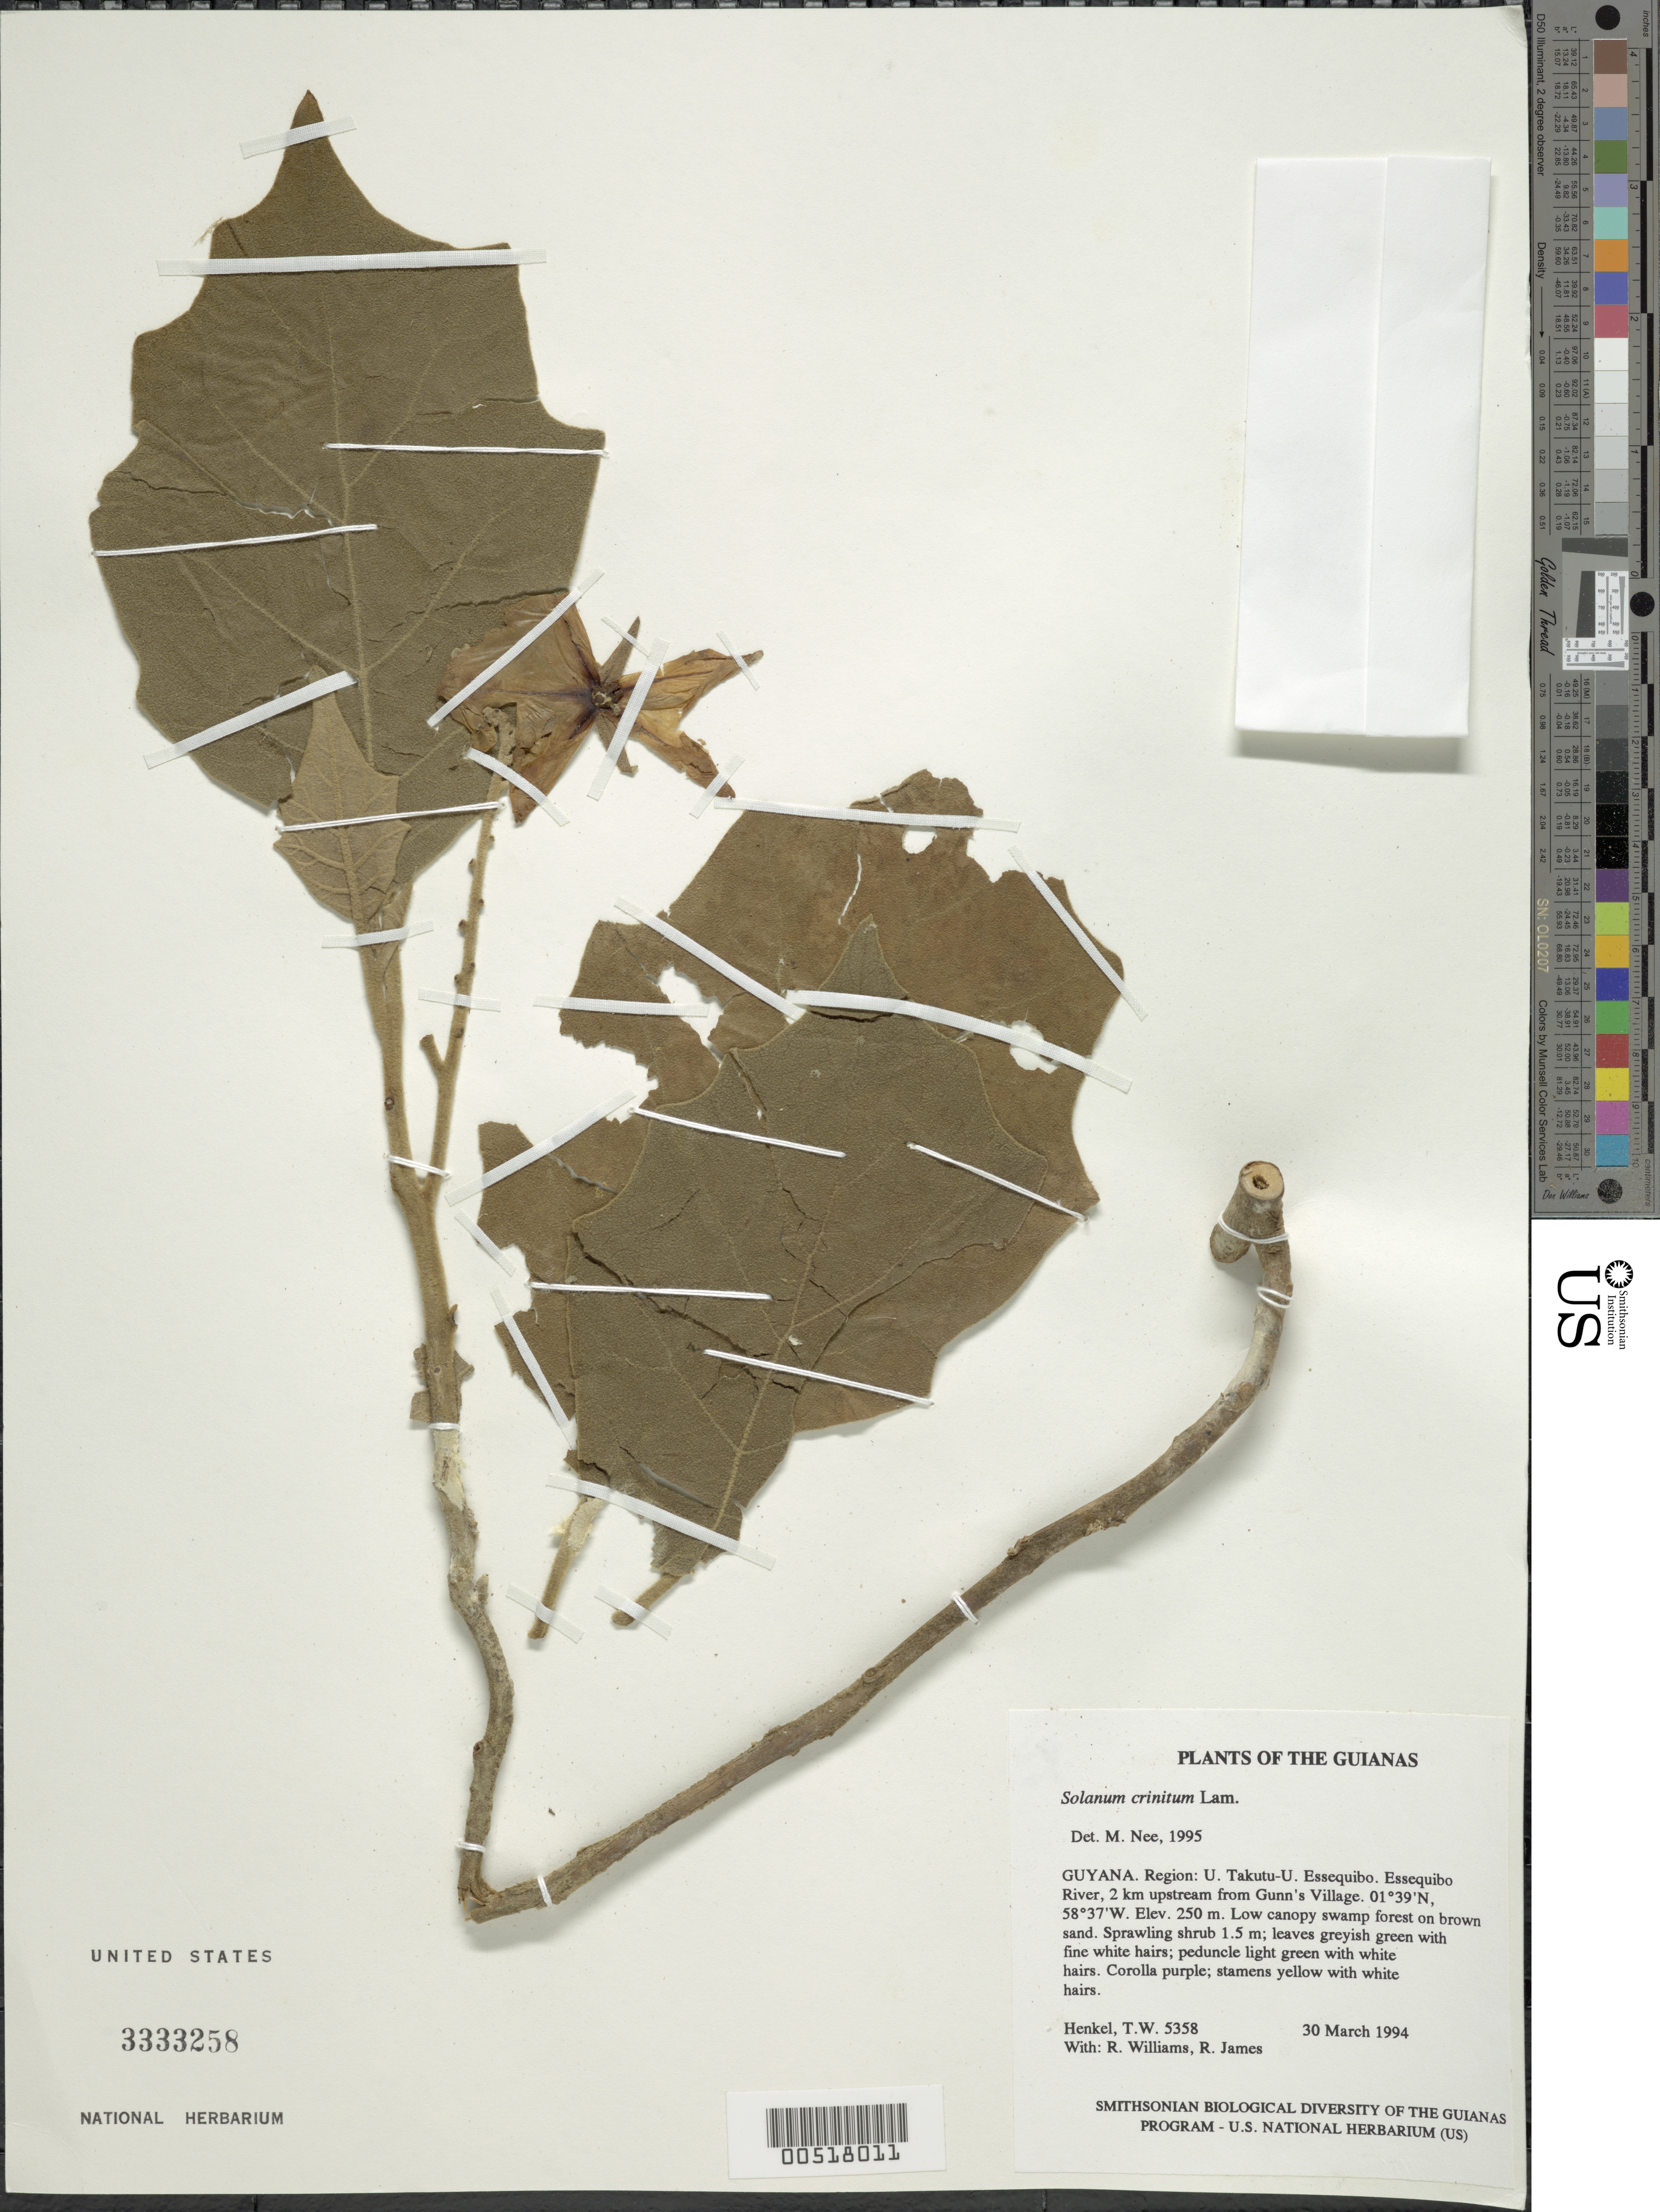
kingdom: Plantae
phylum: Tracheophyta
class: Magnoliopsida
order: Solanales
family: Solanaceae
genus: Solanum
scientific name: Solanum crinitum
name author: Lam.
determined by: Nee, Michael H.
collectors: T. Henkel, R. Williams & R. James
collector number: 5358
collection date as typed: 3 Mar 1994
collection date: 1994-03-03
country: Guyana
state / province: U. Takutu-U. Essequibo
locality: Essequibo River, 2 km upstream from Gunn's Village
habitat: Low canopy swamp forest on brown sand.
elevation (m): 250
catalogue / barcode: US 3333258